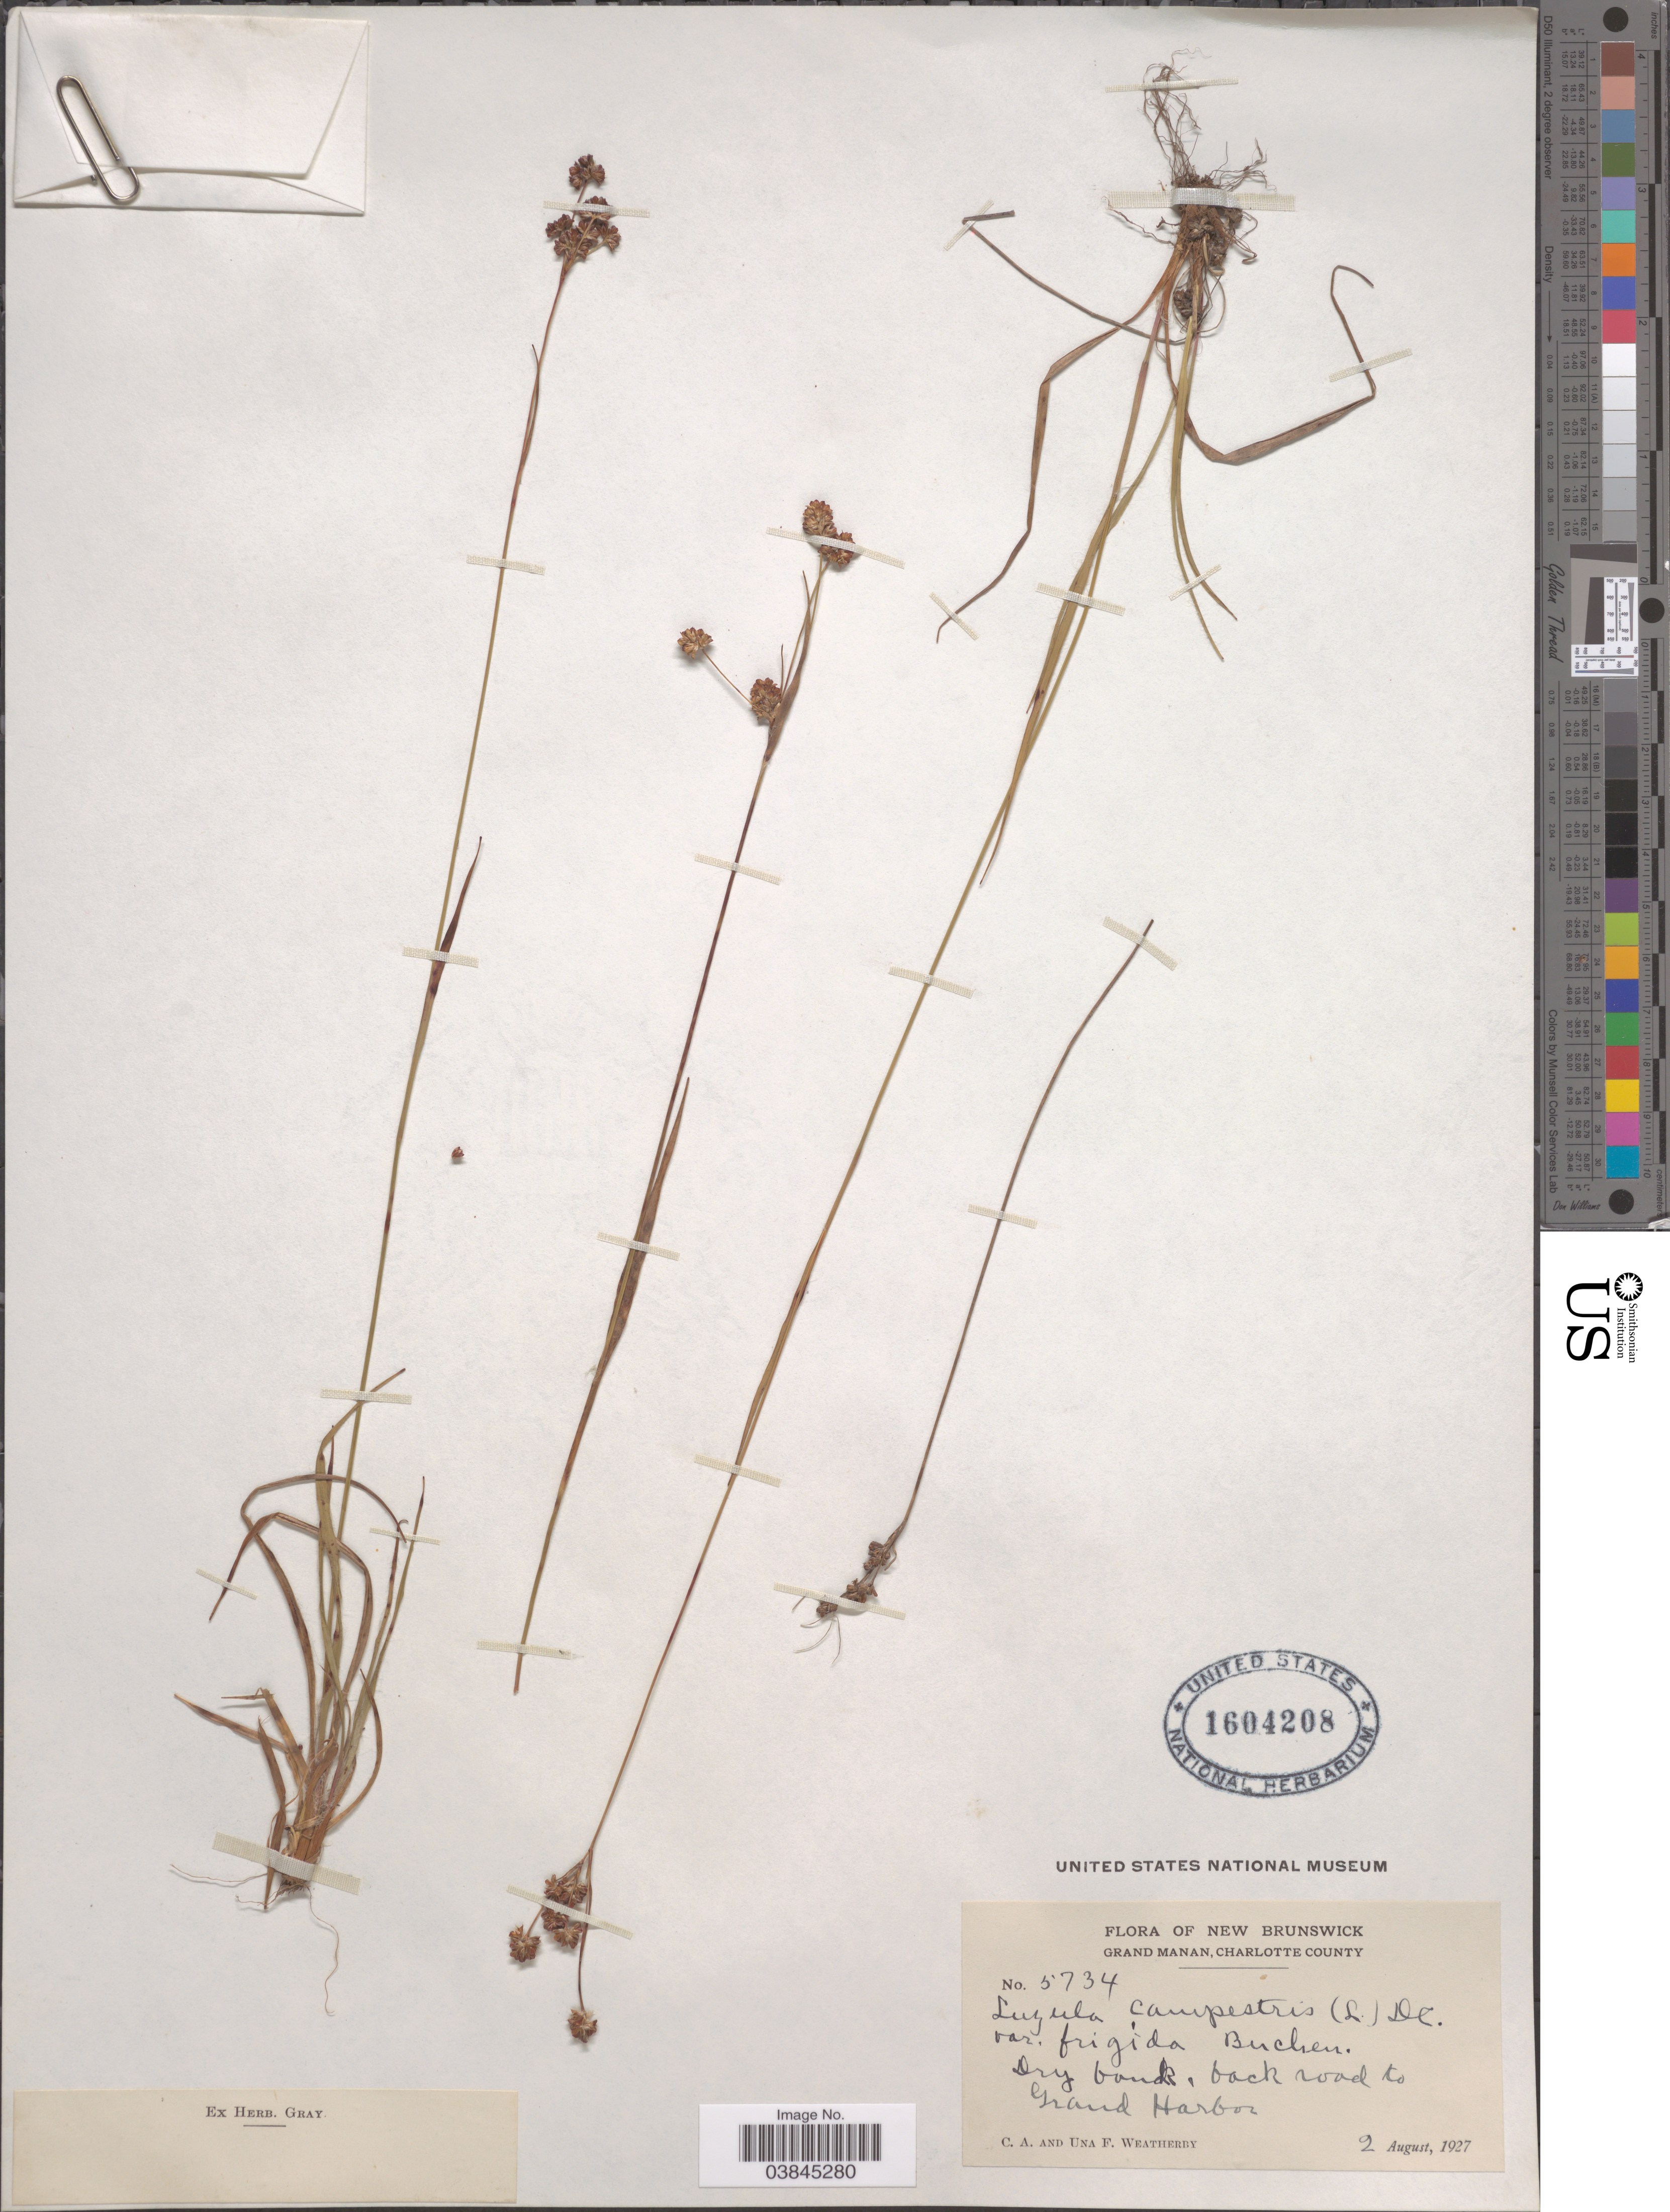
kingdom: Plantae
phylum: Tracheophyta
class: Liliopsida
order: Poales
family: Juncaceae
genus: Luzula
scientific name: Luzula campestris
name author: (L.) DC.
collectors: C. A. Weatherby & U. Weatherby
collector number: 5734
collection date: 1927-08-02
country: Canada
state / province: New Brunswick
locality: Grand Manan, Charlotte County. Back road to Grand Harbor.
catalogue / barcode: US 1604208